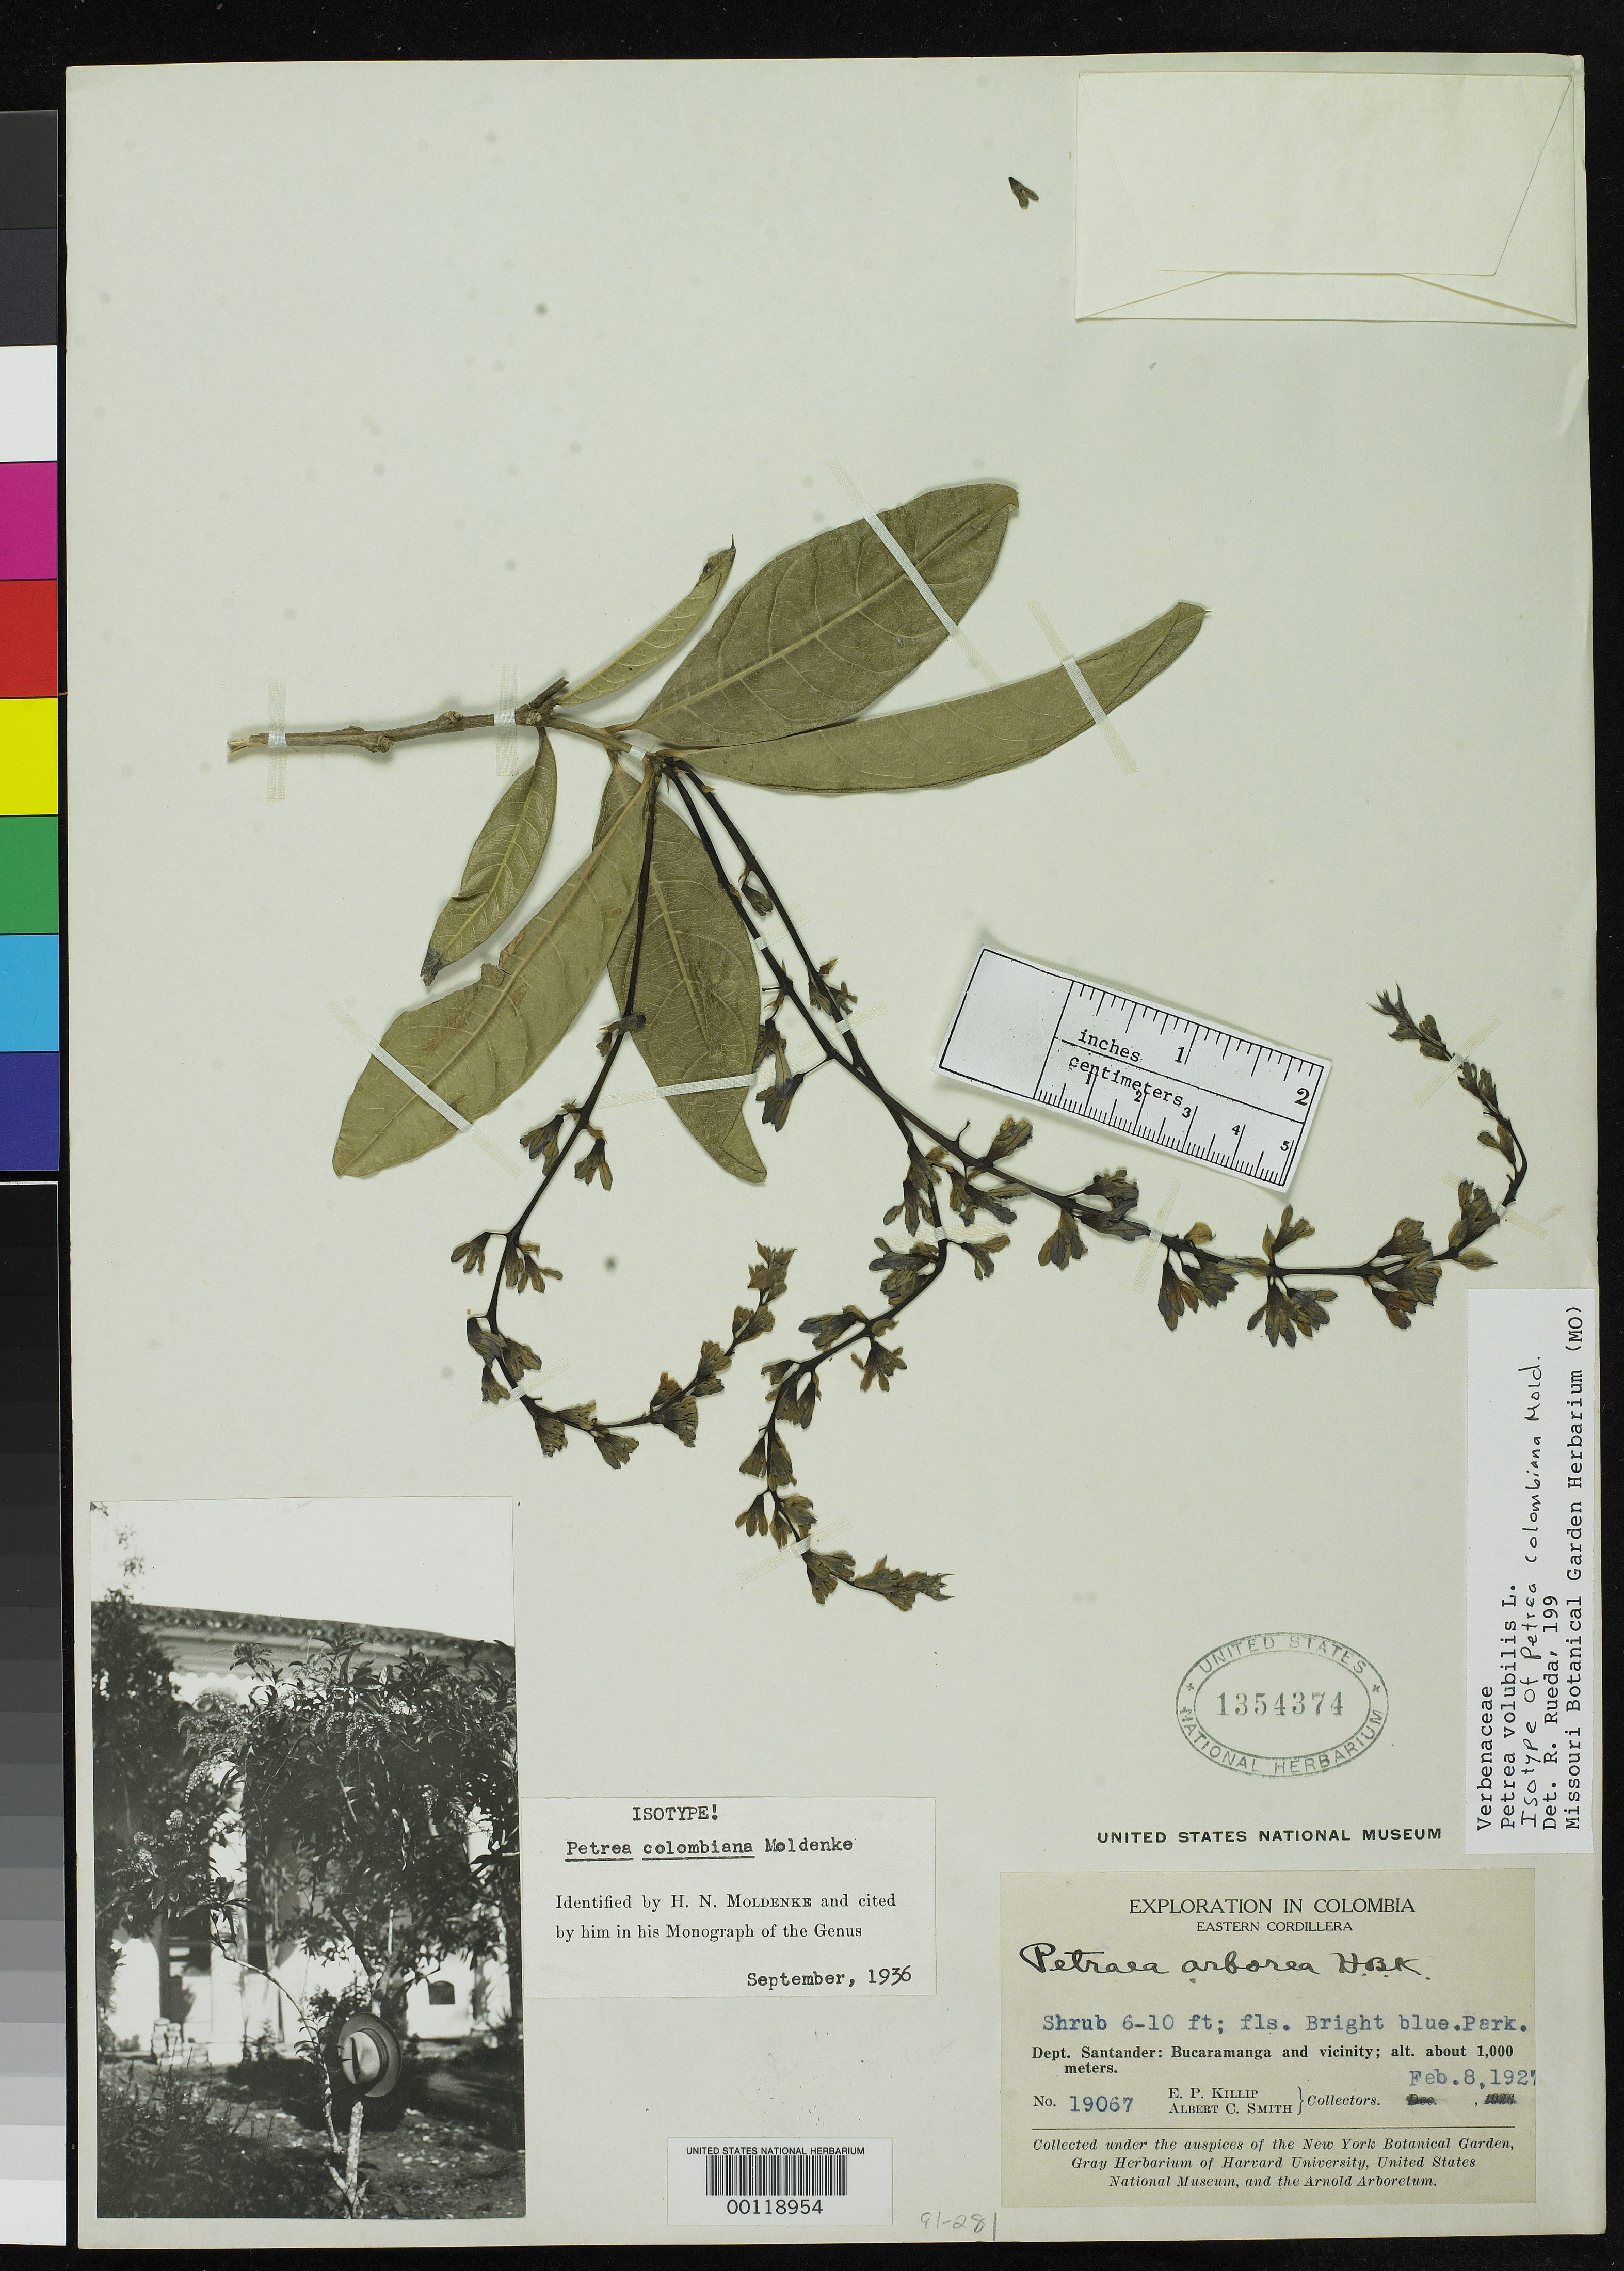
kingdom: Plantae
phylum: Tracheophyta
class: Magnoliopsida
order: Lamiales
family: Verbenaceae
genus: Petrea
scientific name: Petrea colombiana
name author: Moldenke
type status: Isotype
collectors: E. P. Killip & A. C. Smith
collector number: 19067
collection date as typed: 08 Feb 1927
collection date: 1927-02-08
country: Colombia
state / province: Santander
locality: Bucaramanga vicinity.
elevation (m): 1000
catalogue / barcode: US 1354374